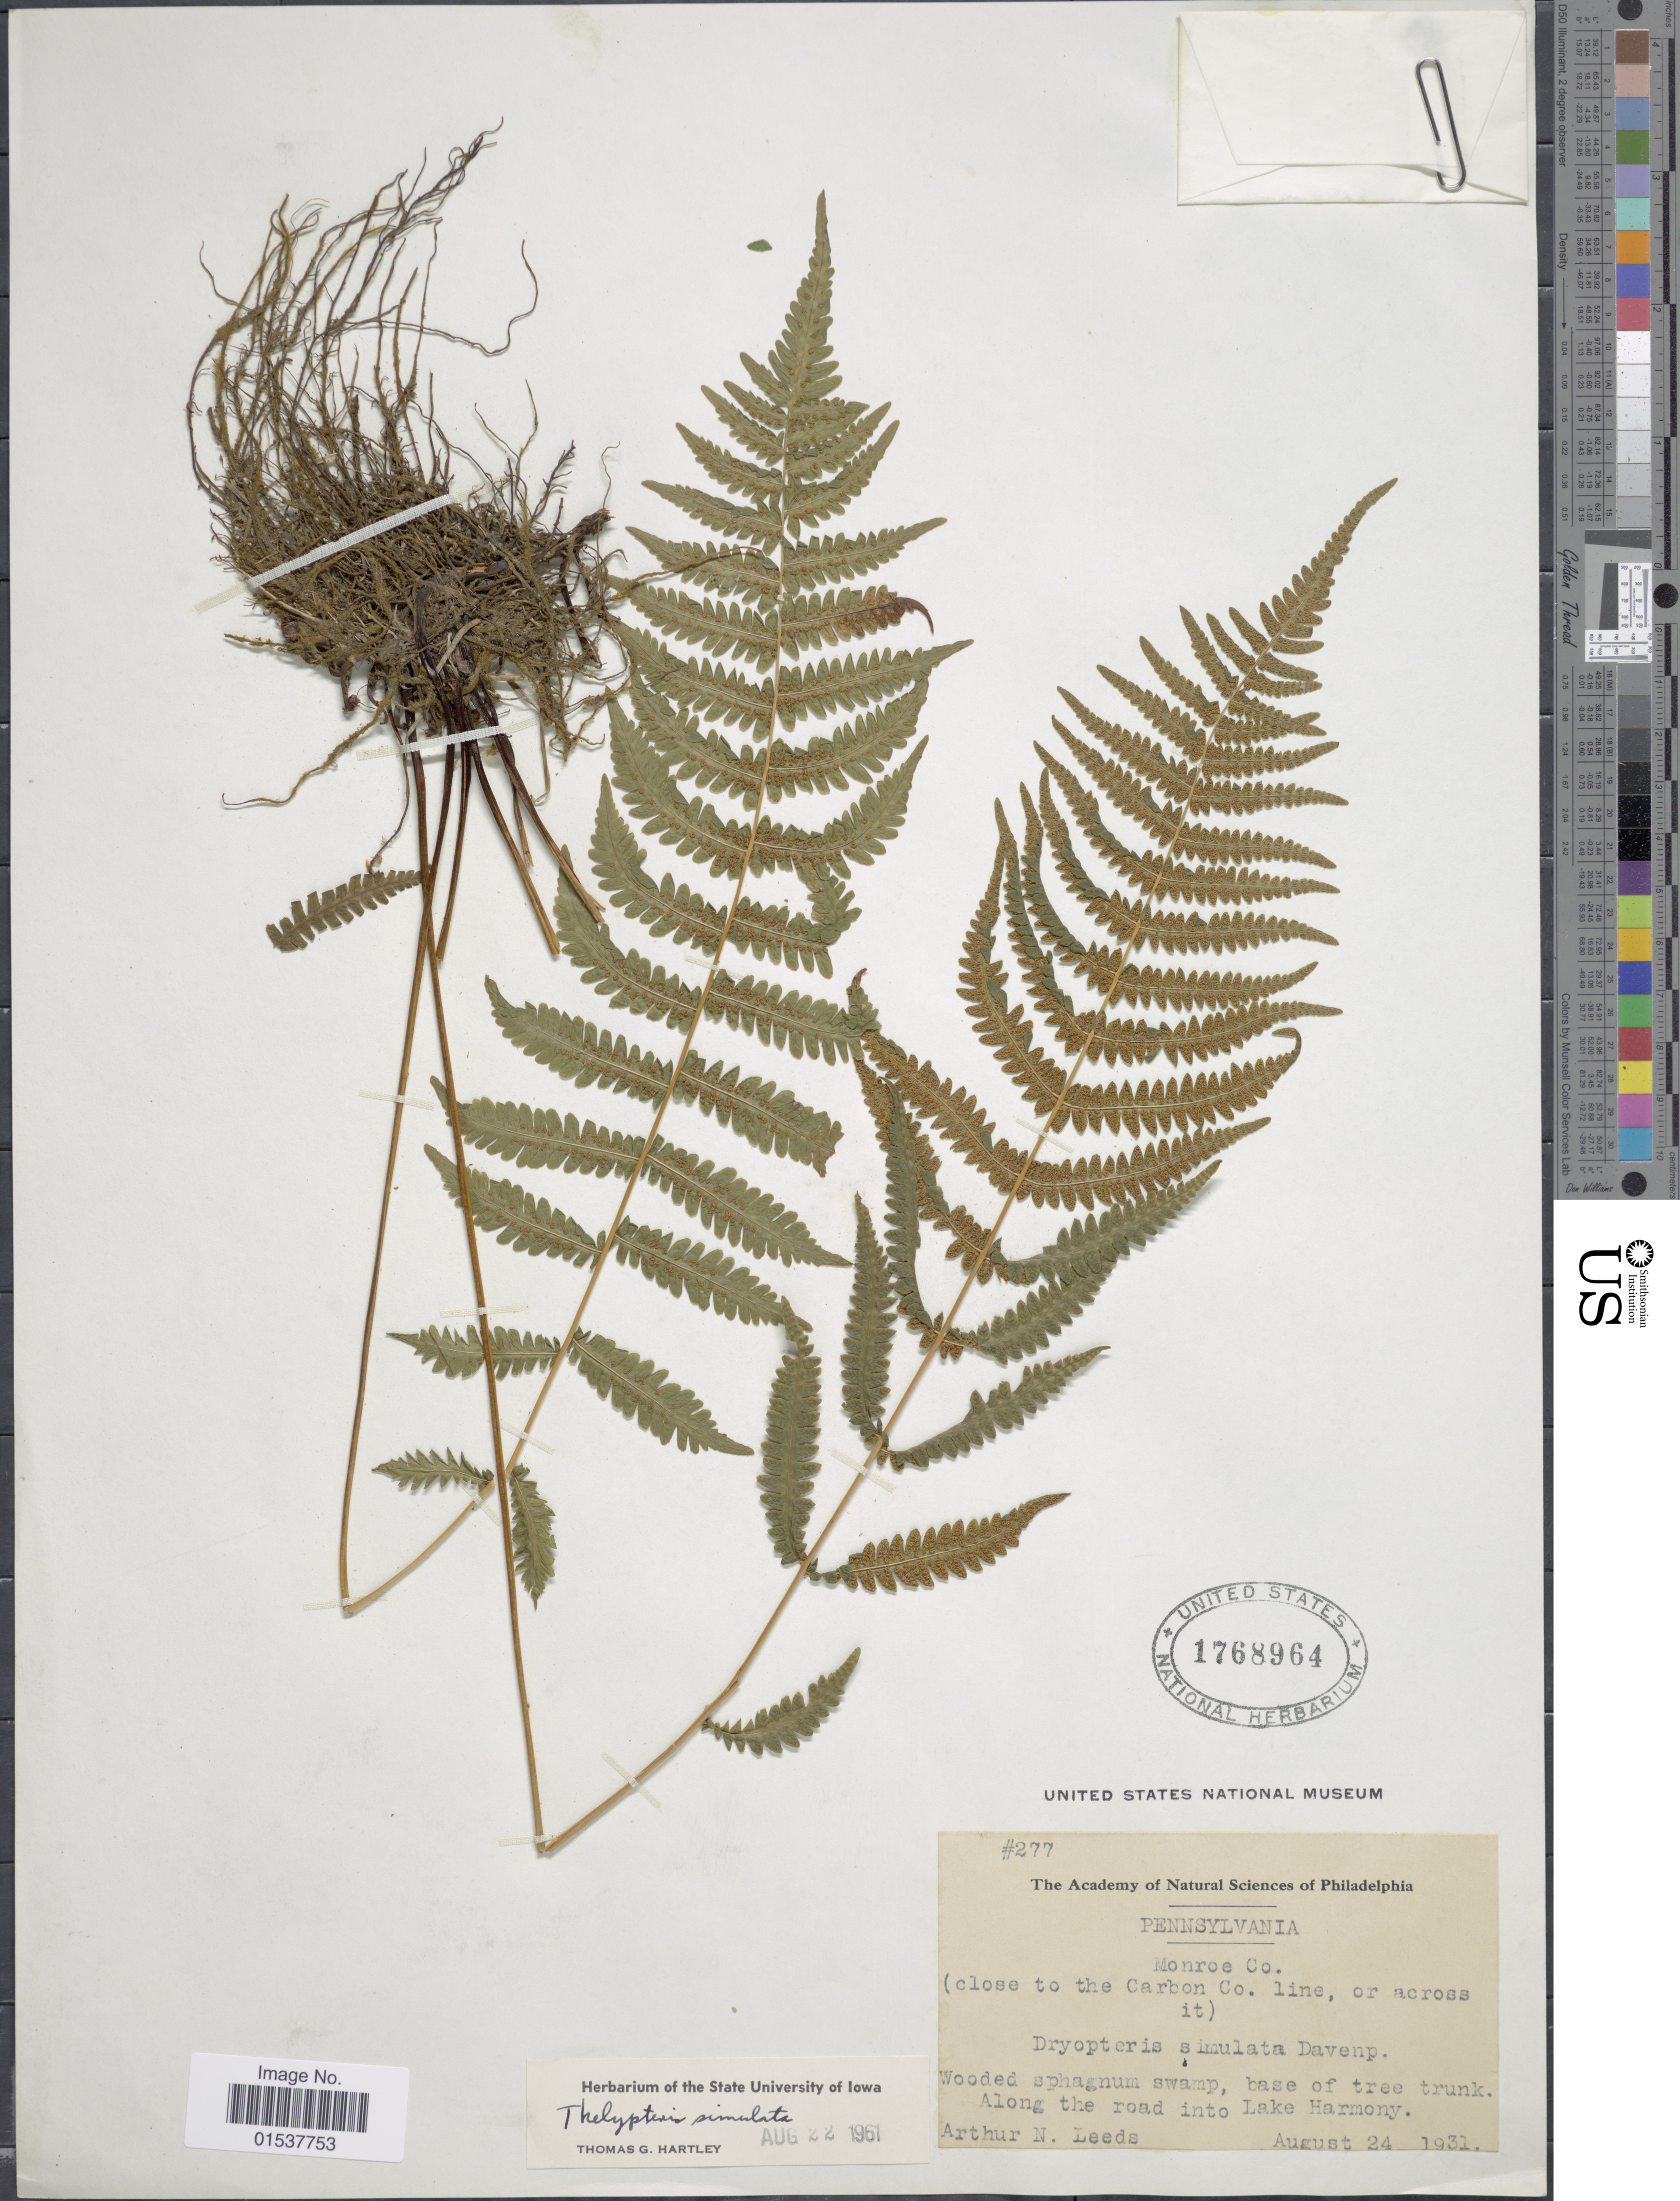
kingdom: Plantae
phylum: Tracheophyta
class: Polypodiopsida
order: Polypodiales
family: Thelypteridaceae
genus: Parathelypteris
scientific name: Parathelypteris simulata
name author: (Davenp.) Holttum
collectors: A. N. Leeds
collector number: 277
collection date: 1931-08-24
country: United States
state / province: Pennsylvania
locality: Monroe Co., (close to the Carbon Co. line, or across it), along the road into Lake Harmony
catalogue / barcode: US 1768964